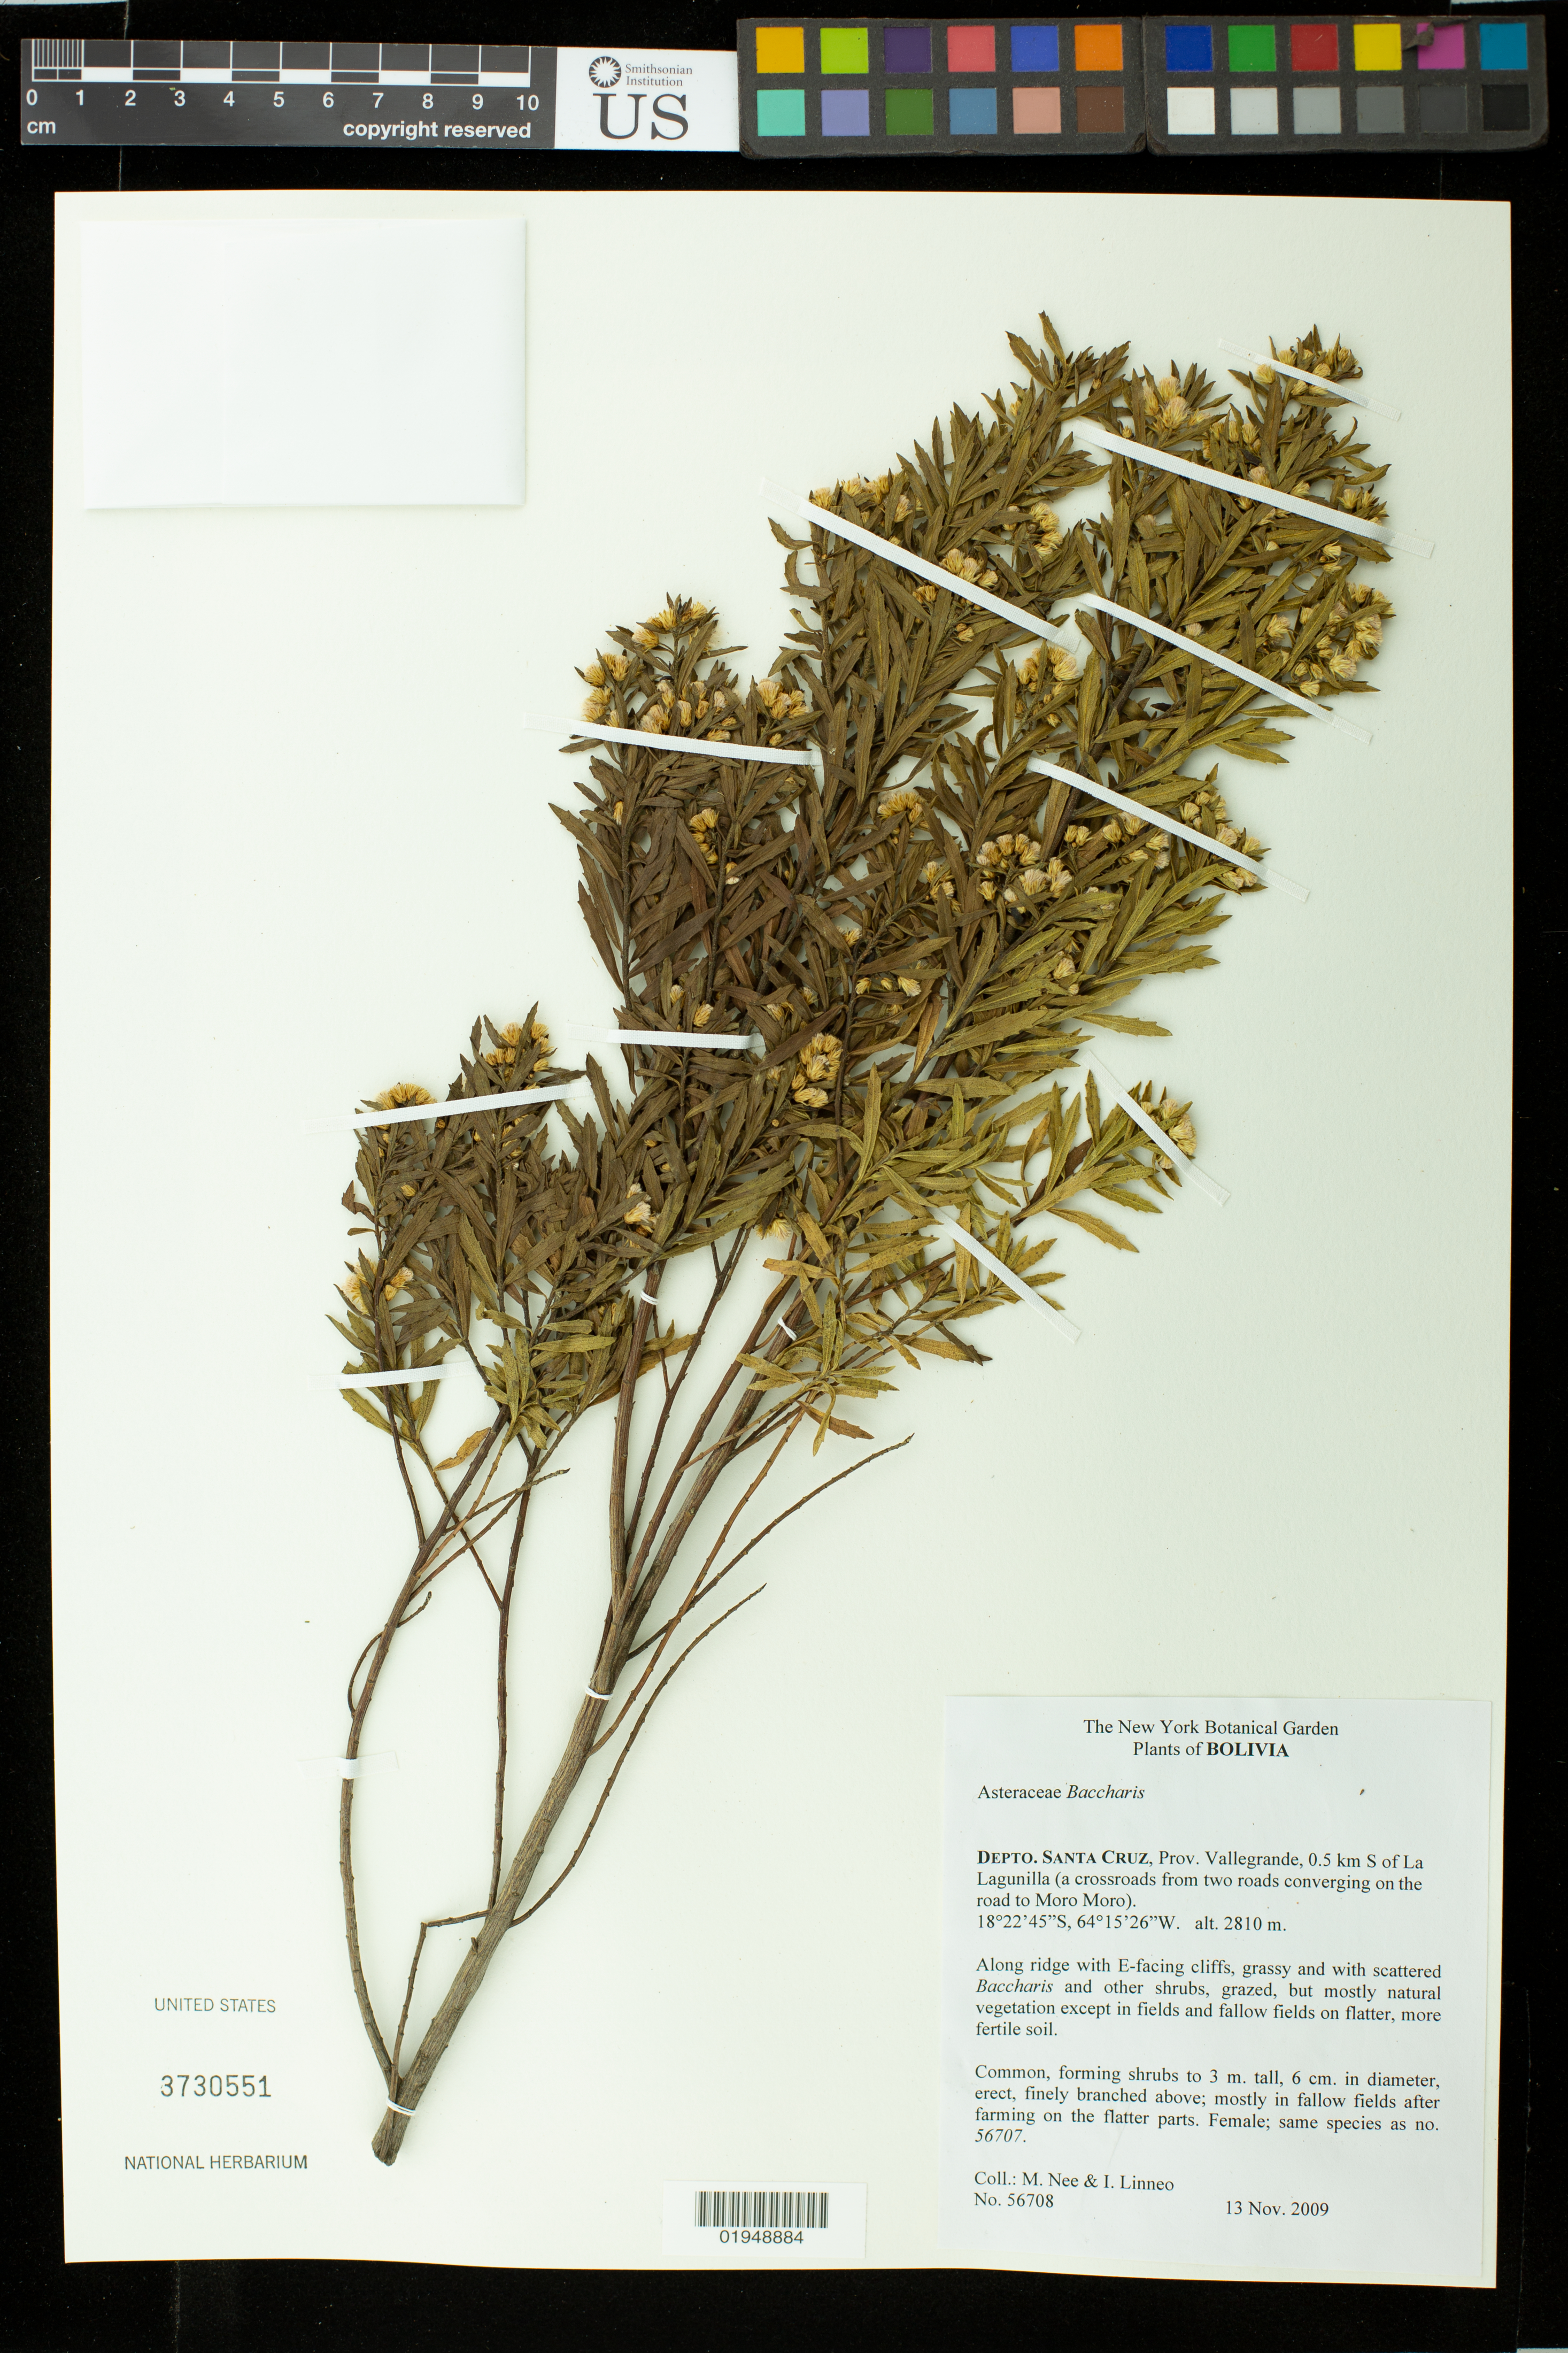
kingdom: Plantae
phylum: Tracheophyta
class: Magnoliopsida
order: Asterales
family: Asteraceae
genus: Baccharis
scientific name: Baccharis sp.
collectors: M. Nee & I. Linneo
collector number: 56708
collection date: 2009-11-13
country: Bolivia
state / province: Santa Cruz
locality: Depto. Santa Cruz, Prov. Vallegrande, 0.5 km S of La Lagunilla (a crossroads from two roads converging on the road to Moro Moro)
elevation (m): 2810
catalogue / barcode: US 3730551